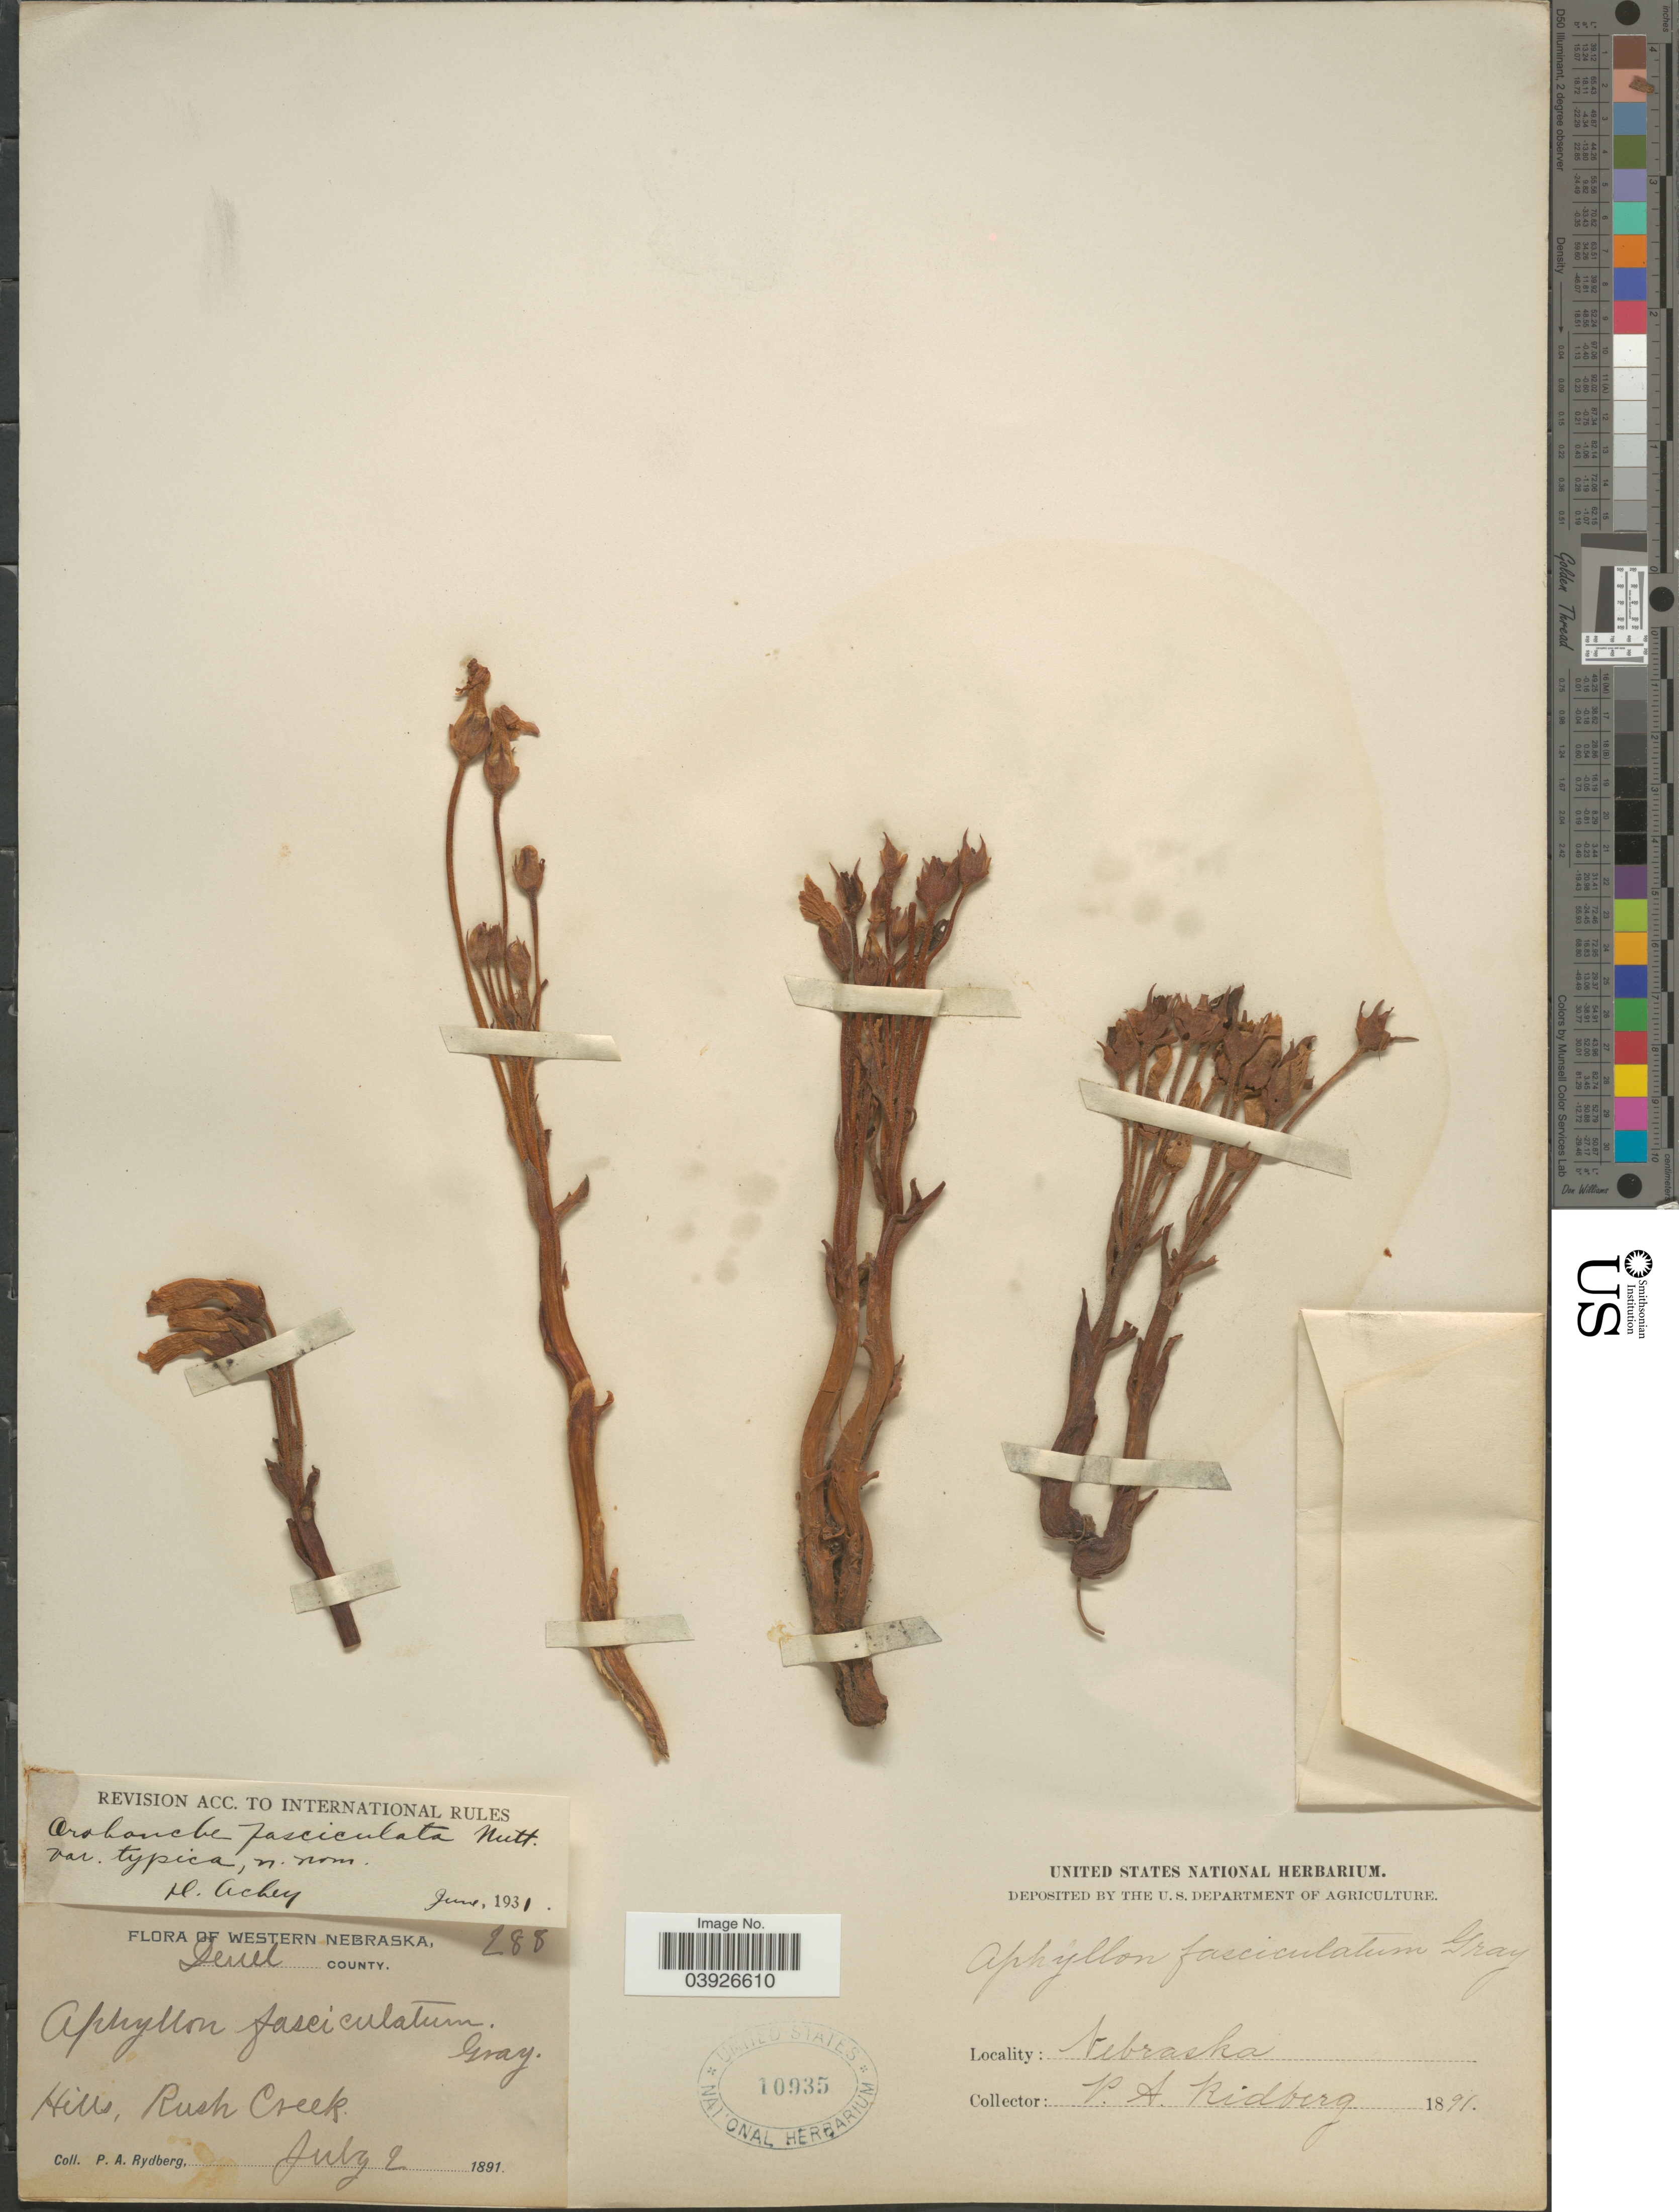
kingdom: Plantae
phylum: Tracheophyta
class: Magnoliopsida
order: Lamiales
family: Orobanchaceae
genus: Aphyllon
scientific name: Aphyllon fasciculatum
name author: (Nutt.) Torr. & A. Gray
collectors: P. A. Rydberg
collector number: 288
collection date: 1891-07-02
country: United States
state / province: Nebraska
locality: Western Nebraska. Deuel County. Hills, Rush Creek.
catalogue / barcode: US 10935